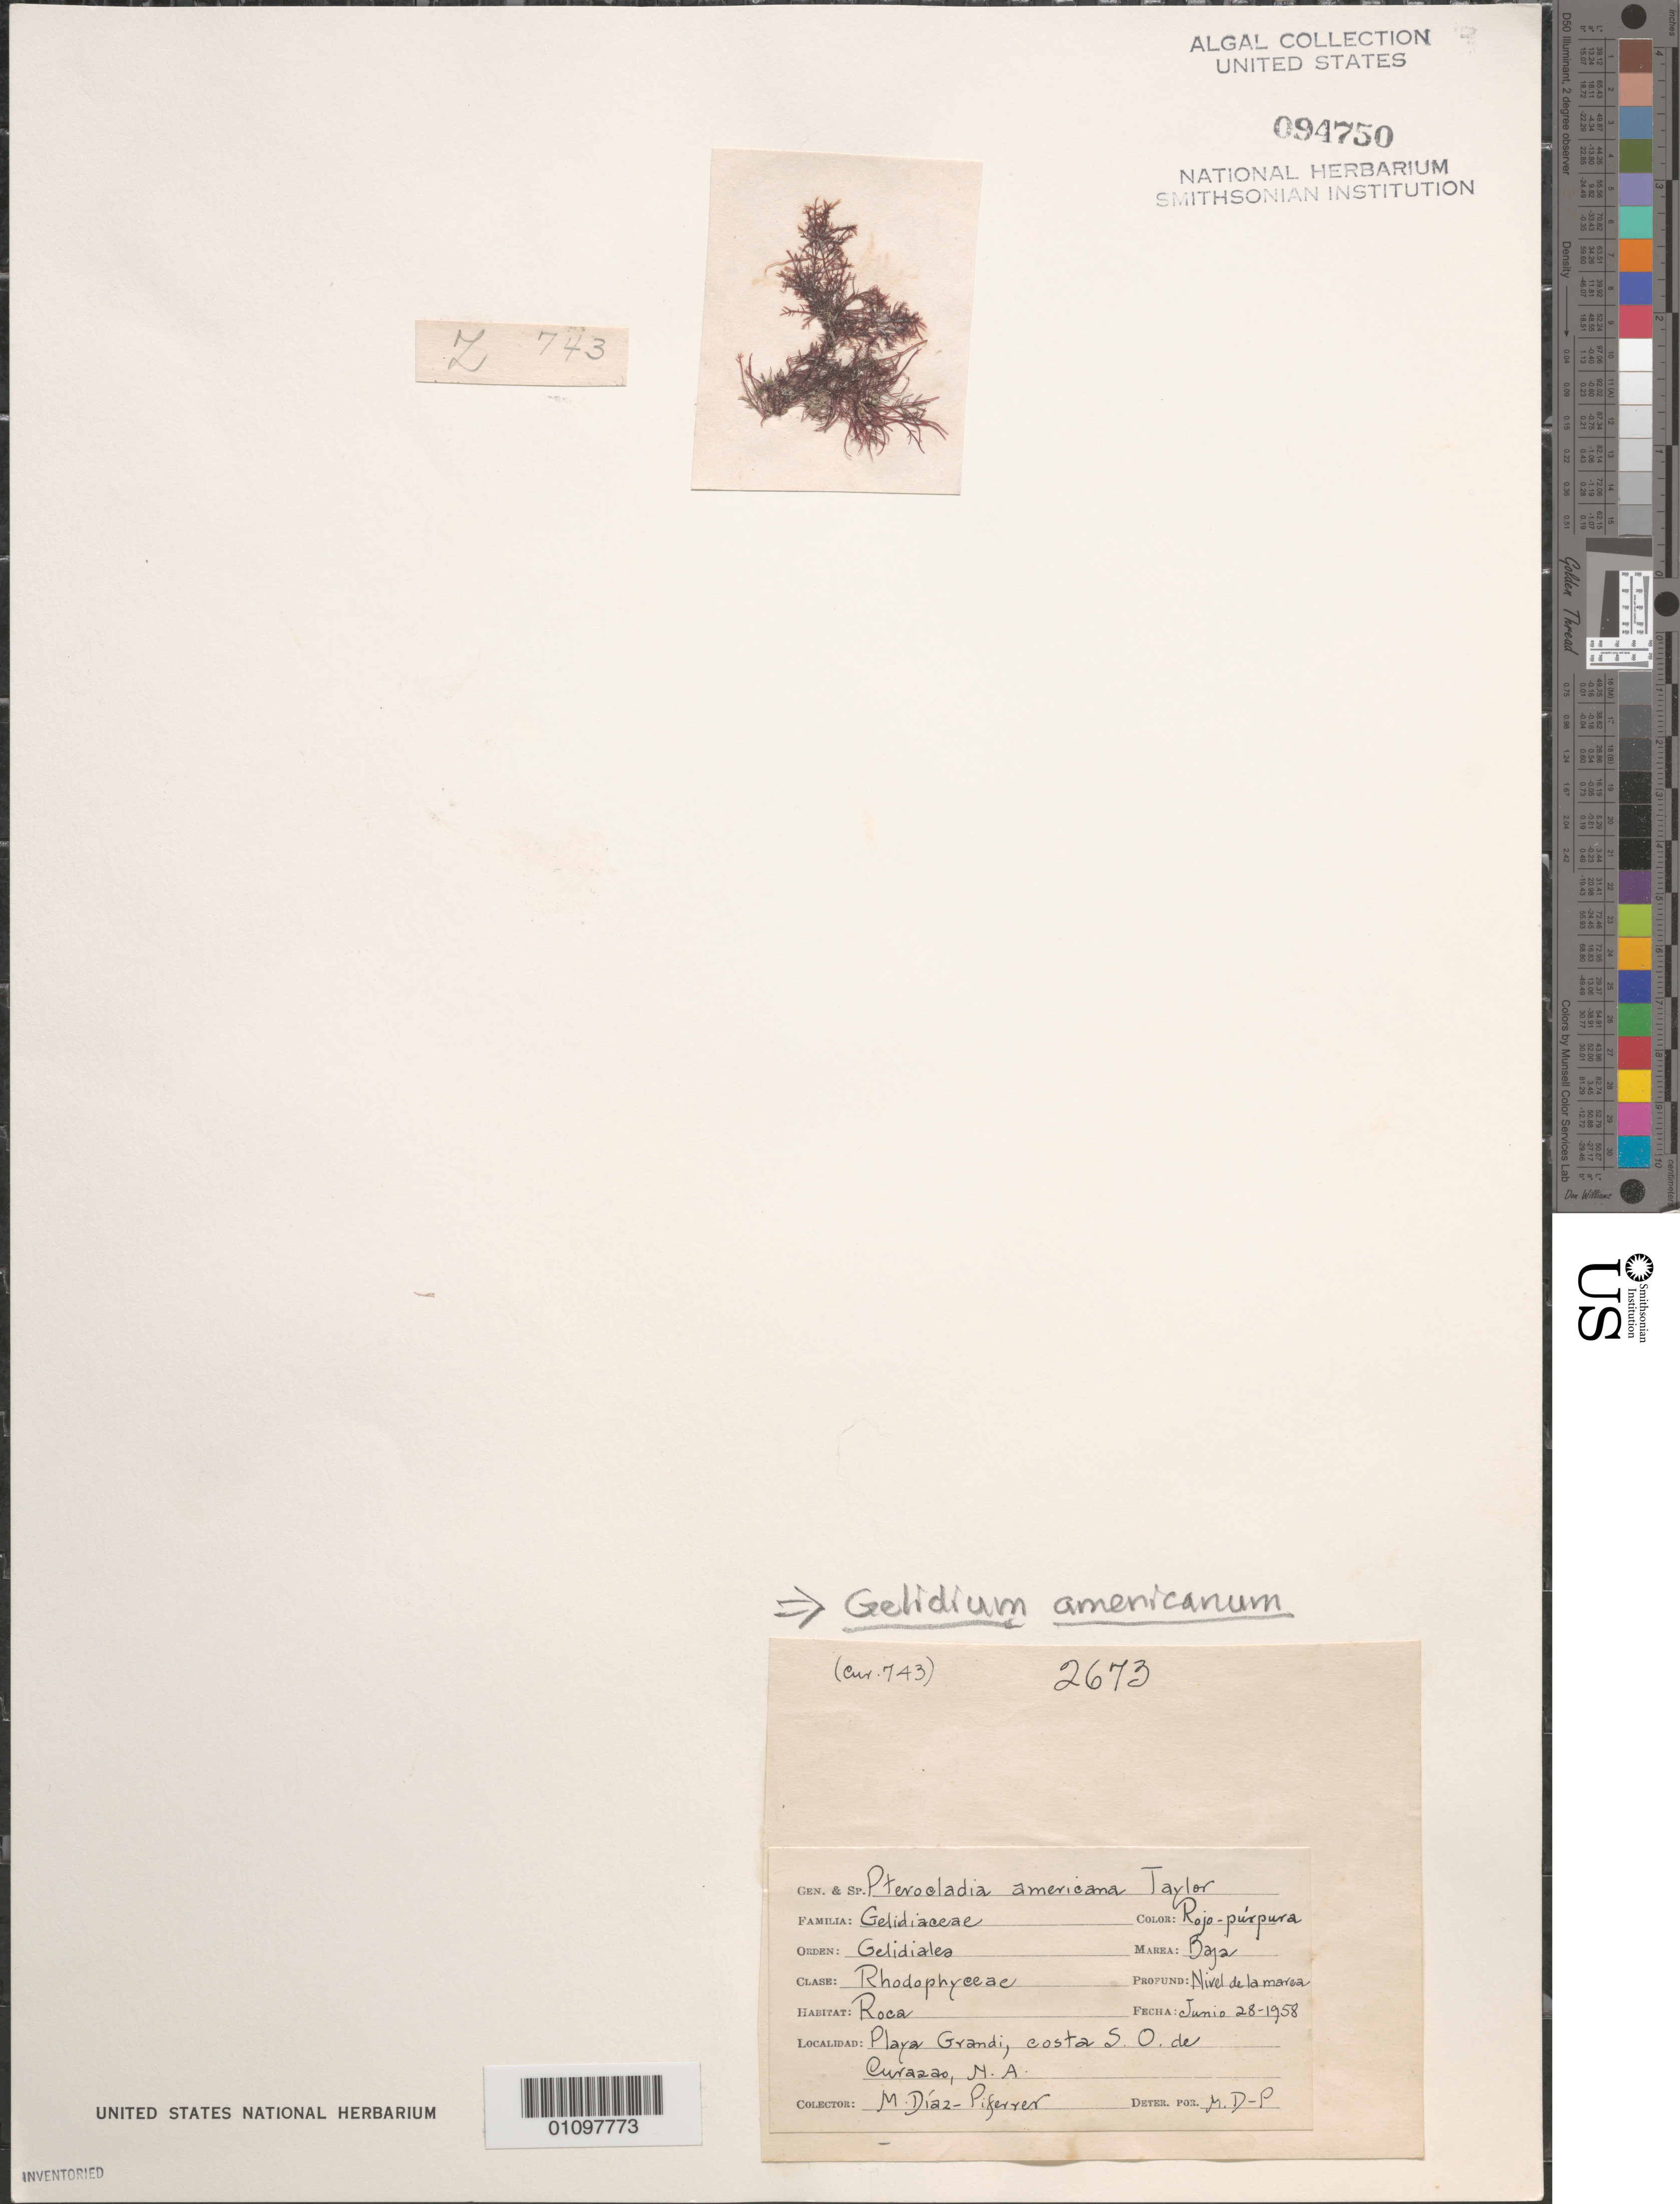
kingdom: Plantae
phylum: Rhodophyta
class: Florideophyceae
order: Gelidiales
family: Gelidiaceae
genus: Gelidium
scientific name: Gelidium americanum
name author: (W.R. Taylor) Santelices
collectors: M. Diaz-Piferrer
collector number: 2673 & CUR. 743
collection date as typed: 28 Jun 1958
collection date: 1958-06-28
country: Curaçao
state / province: ABC Islands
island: Curaçao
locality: Playa Grandi, region of West Punt, SW coast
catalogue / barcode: US 94750